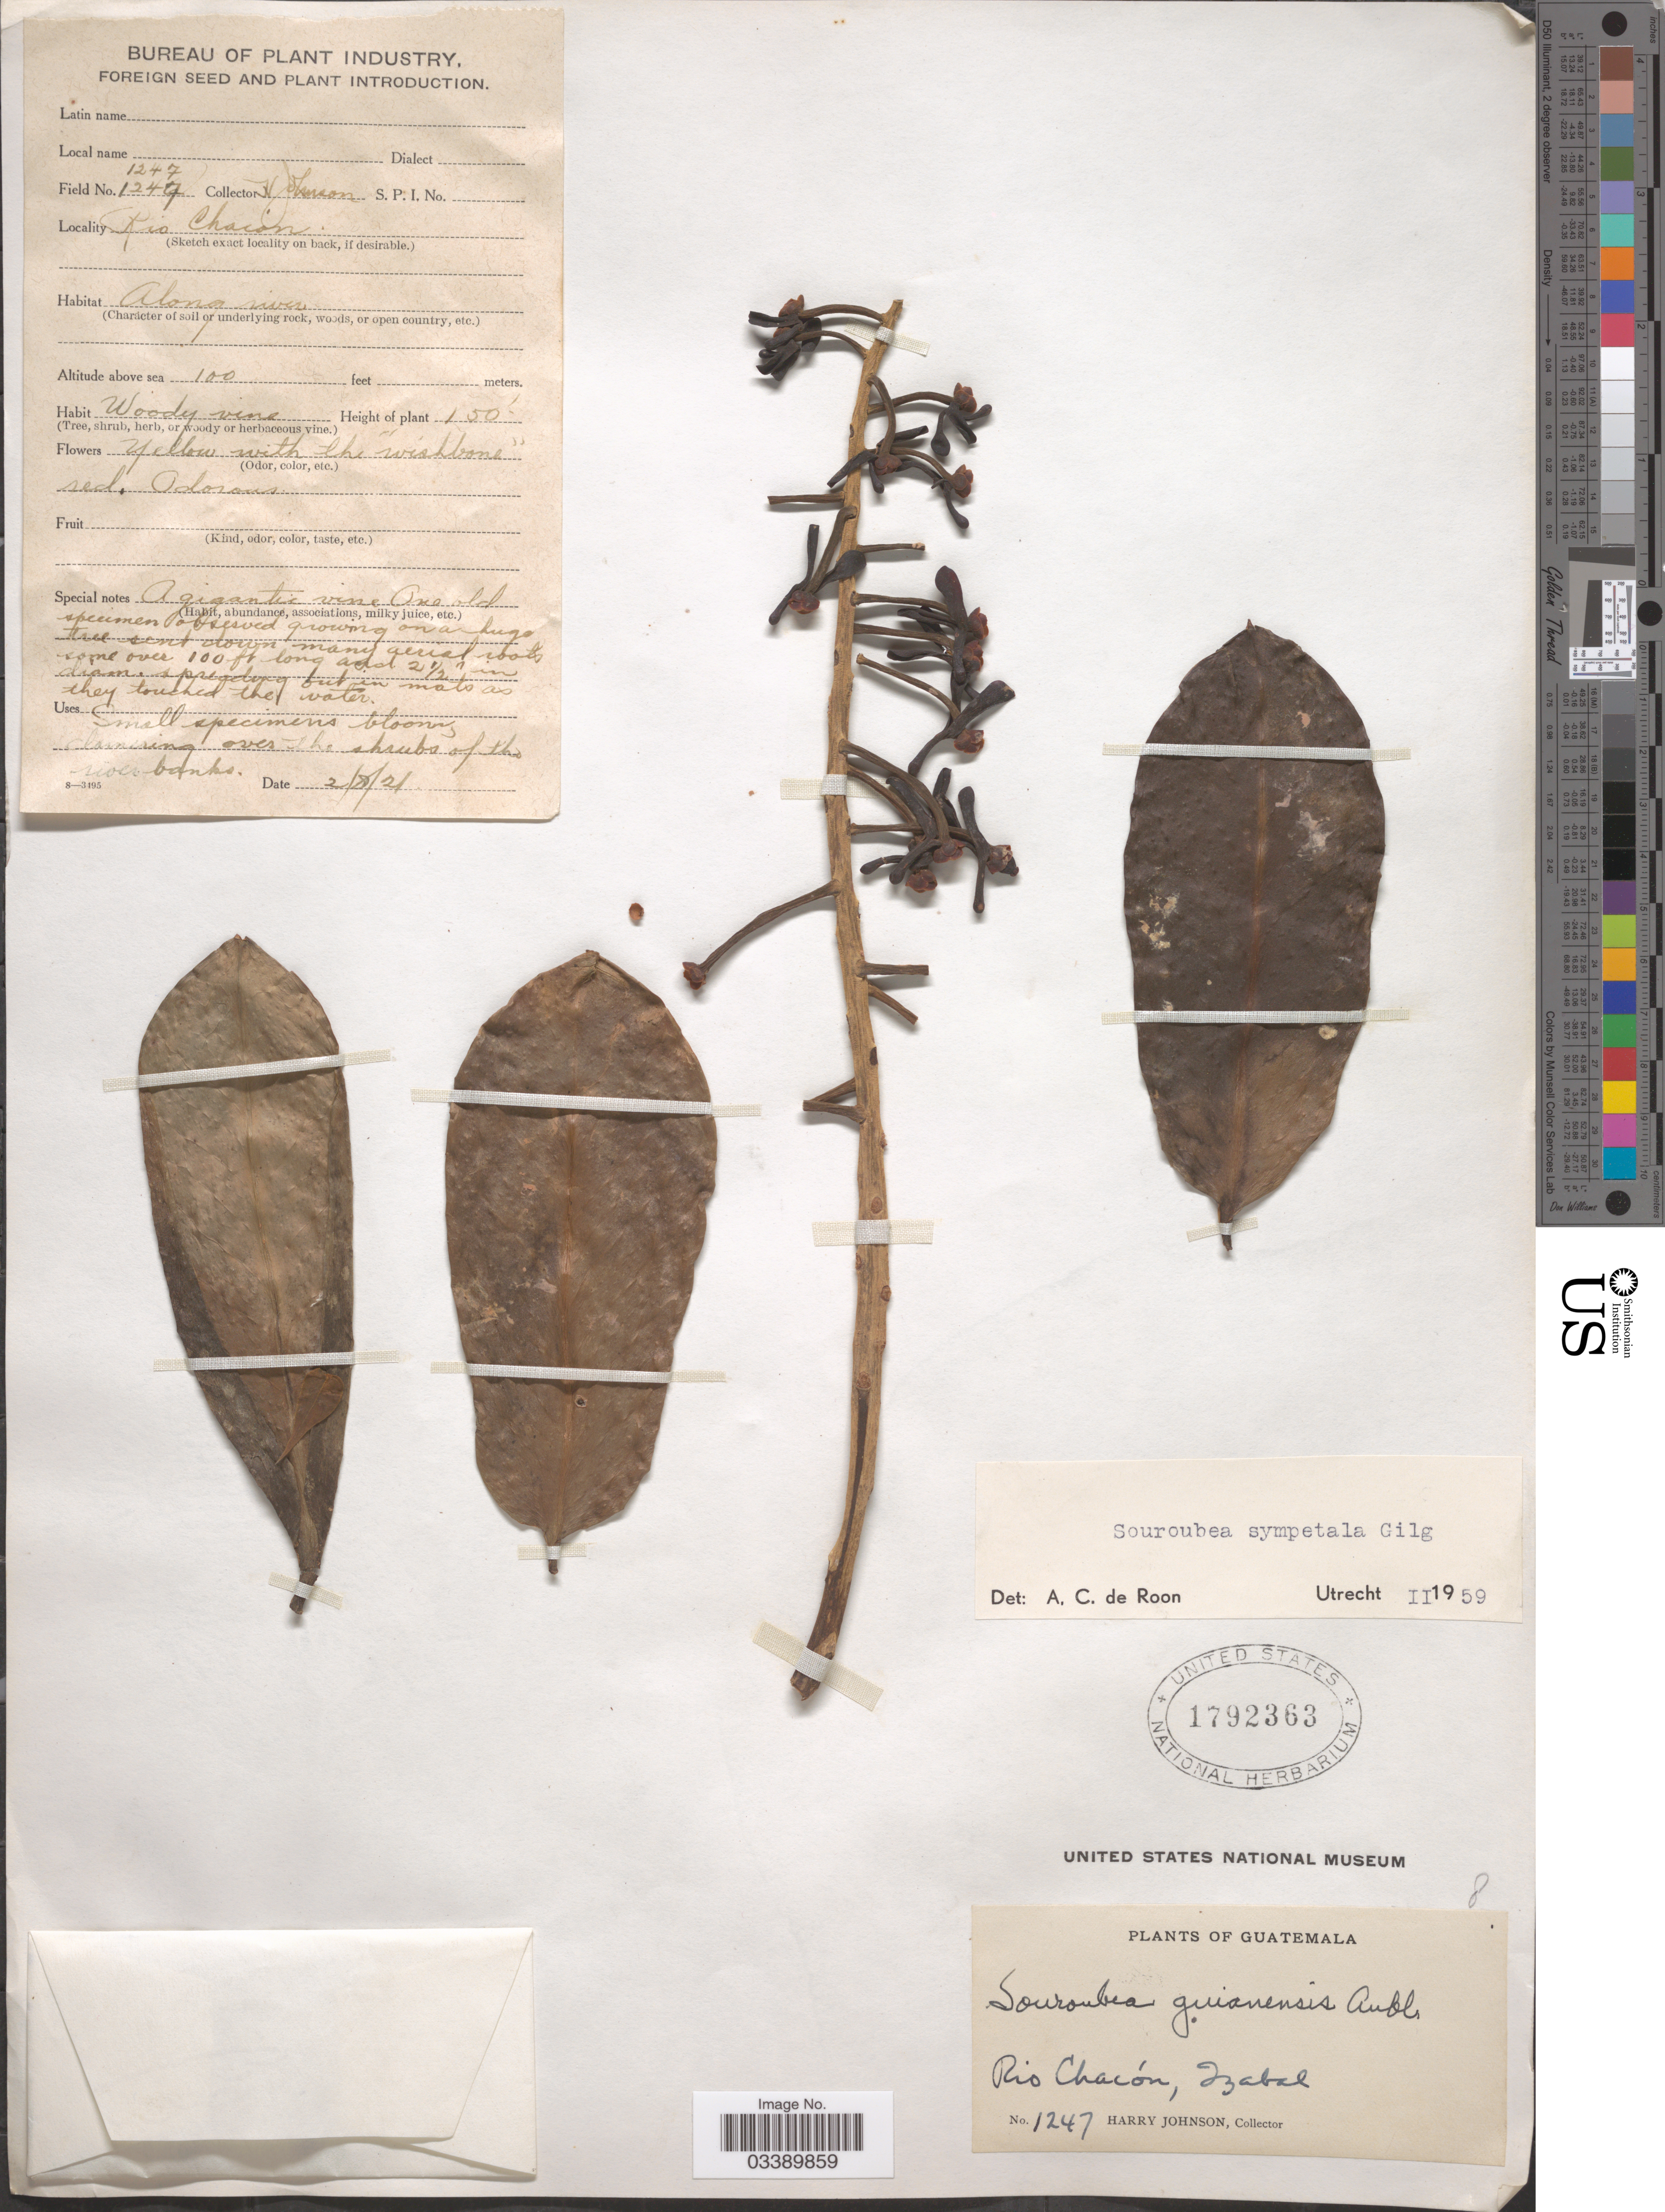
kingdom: Plantae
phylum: Tracheophyta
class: Magnoliopsida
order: Ericales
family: Marcgraviaceae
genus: Souroubea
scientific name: Souroubea sympetala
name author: Gilg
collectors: H. Johnson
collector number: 1247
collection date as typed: Transcribed d/m/y: 2/8/21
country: Guatemala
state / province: Izabal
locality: Rio Chacón.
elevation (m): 30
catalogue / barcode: US 1792363